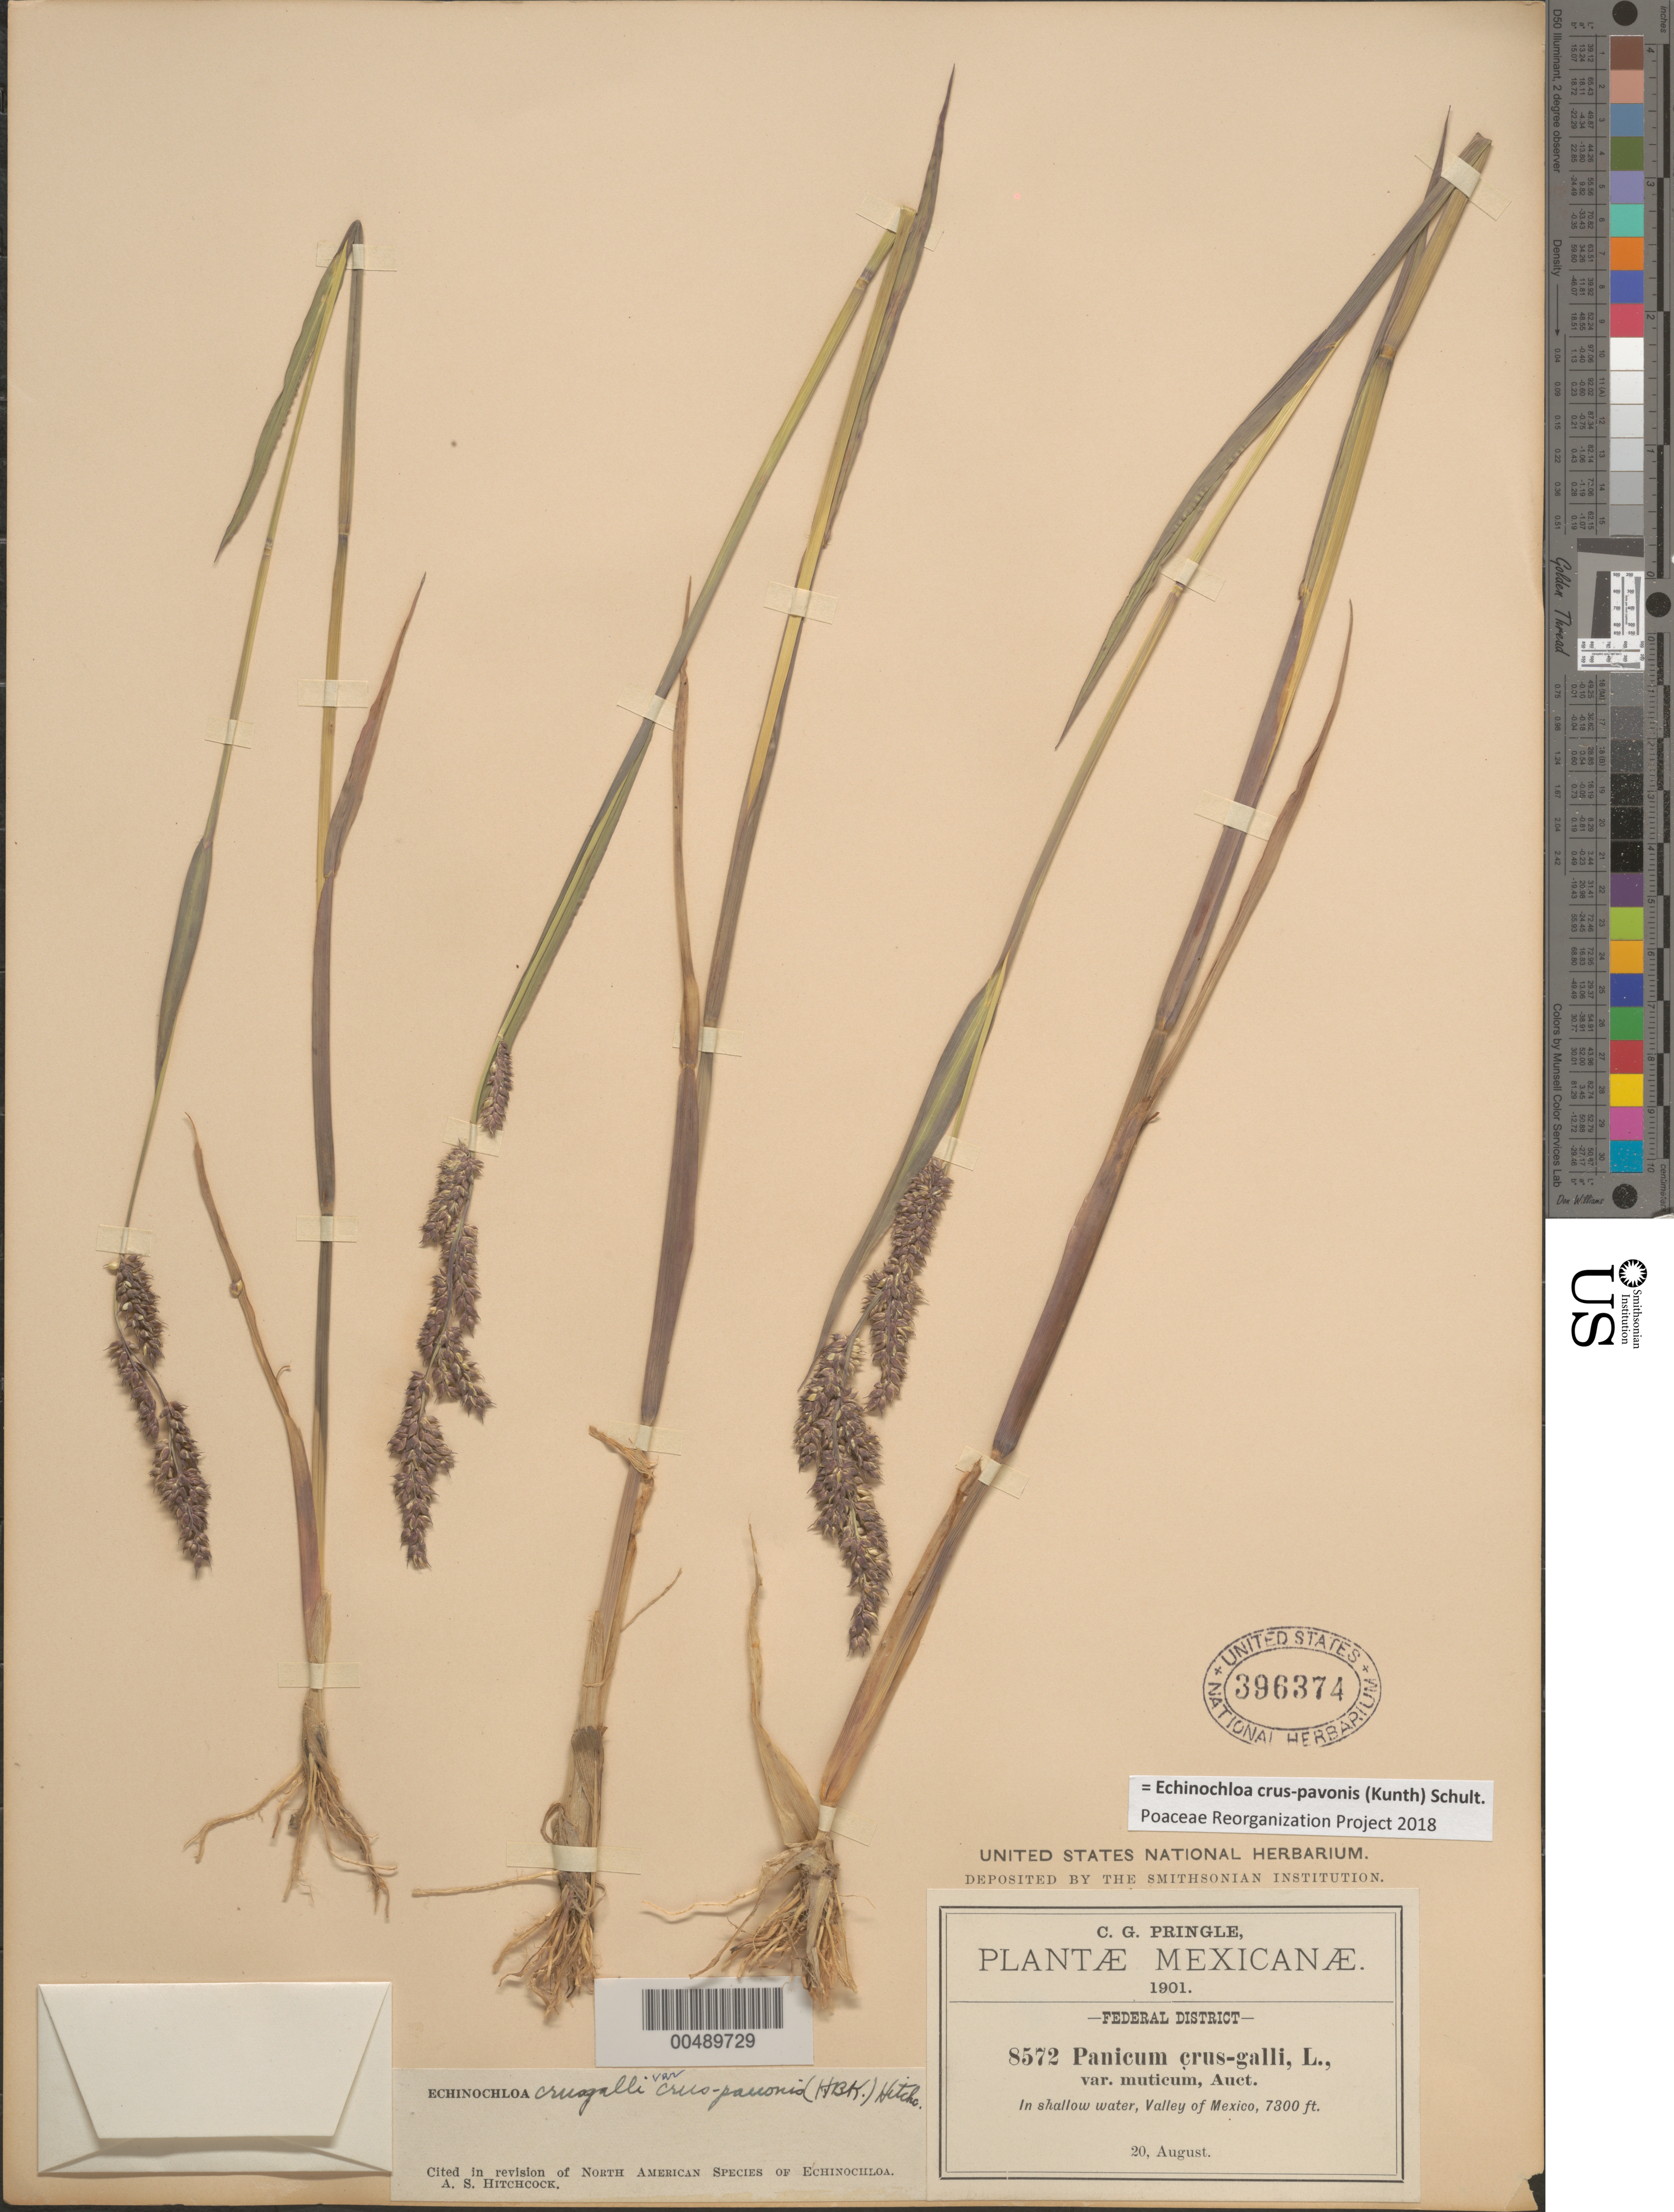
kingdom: Plantae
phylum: Tracheophyta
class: Liliopsida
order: Poales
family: Poaceae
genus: Echinochloa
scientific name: Echinochloa crus-pavonis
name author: (Kunth) Schult.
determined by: Poaceae Reorganization Project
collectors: C. G. Pringle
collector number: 8572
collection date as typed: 20 Aug 1901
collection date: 1901-08-20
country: Mexico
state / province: Distrito Federal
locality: Valley of Mexico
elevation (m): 2225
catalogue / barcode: US 396374